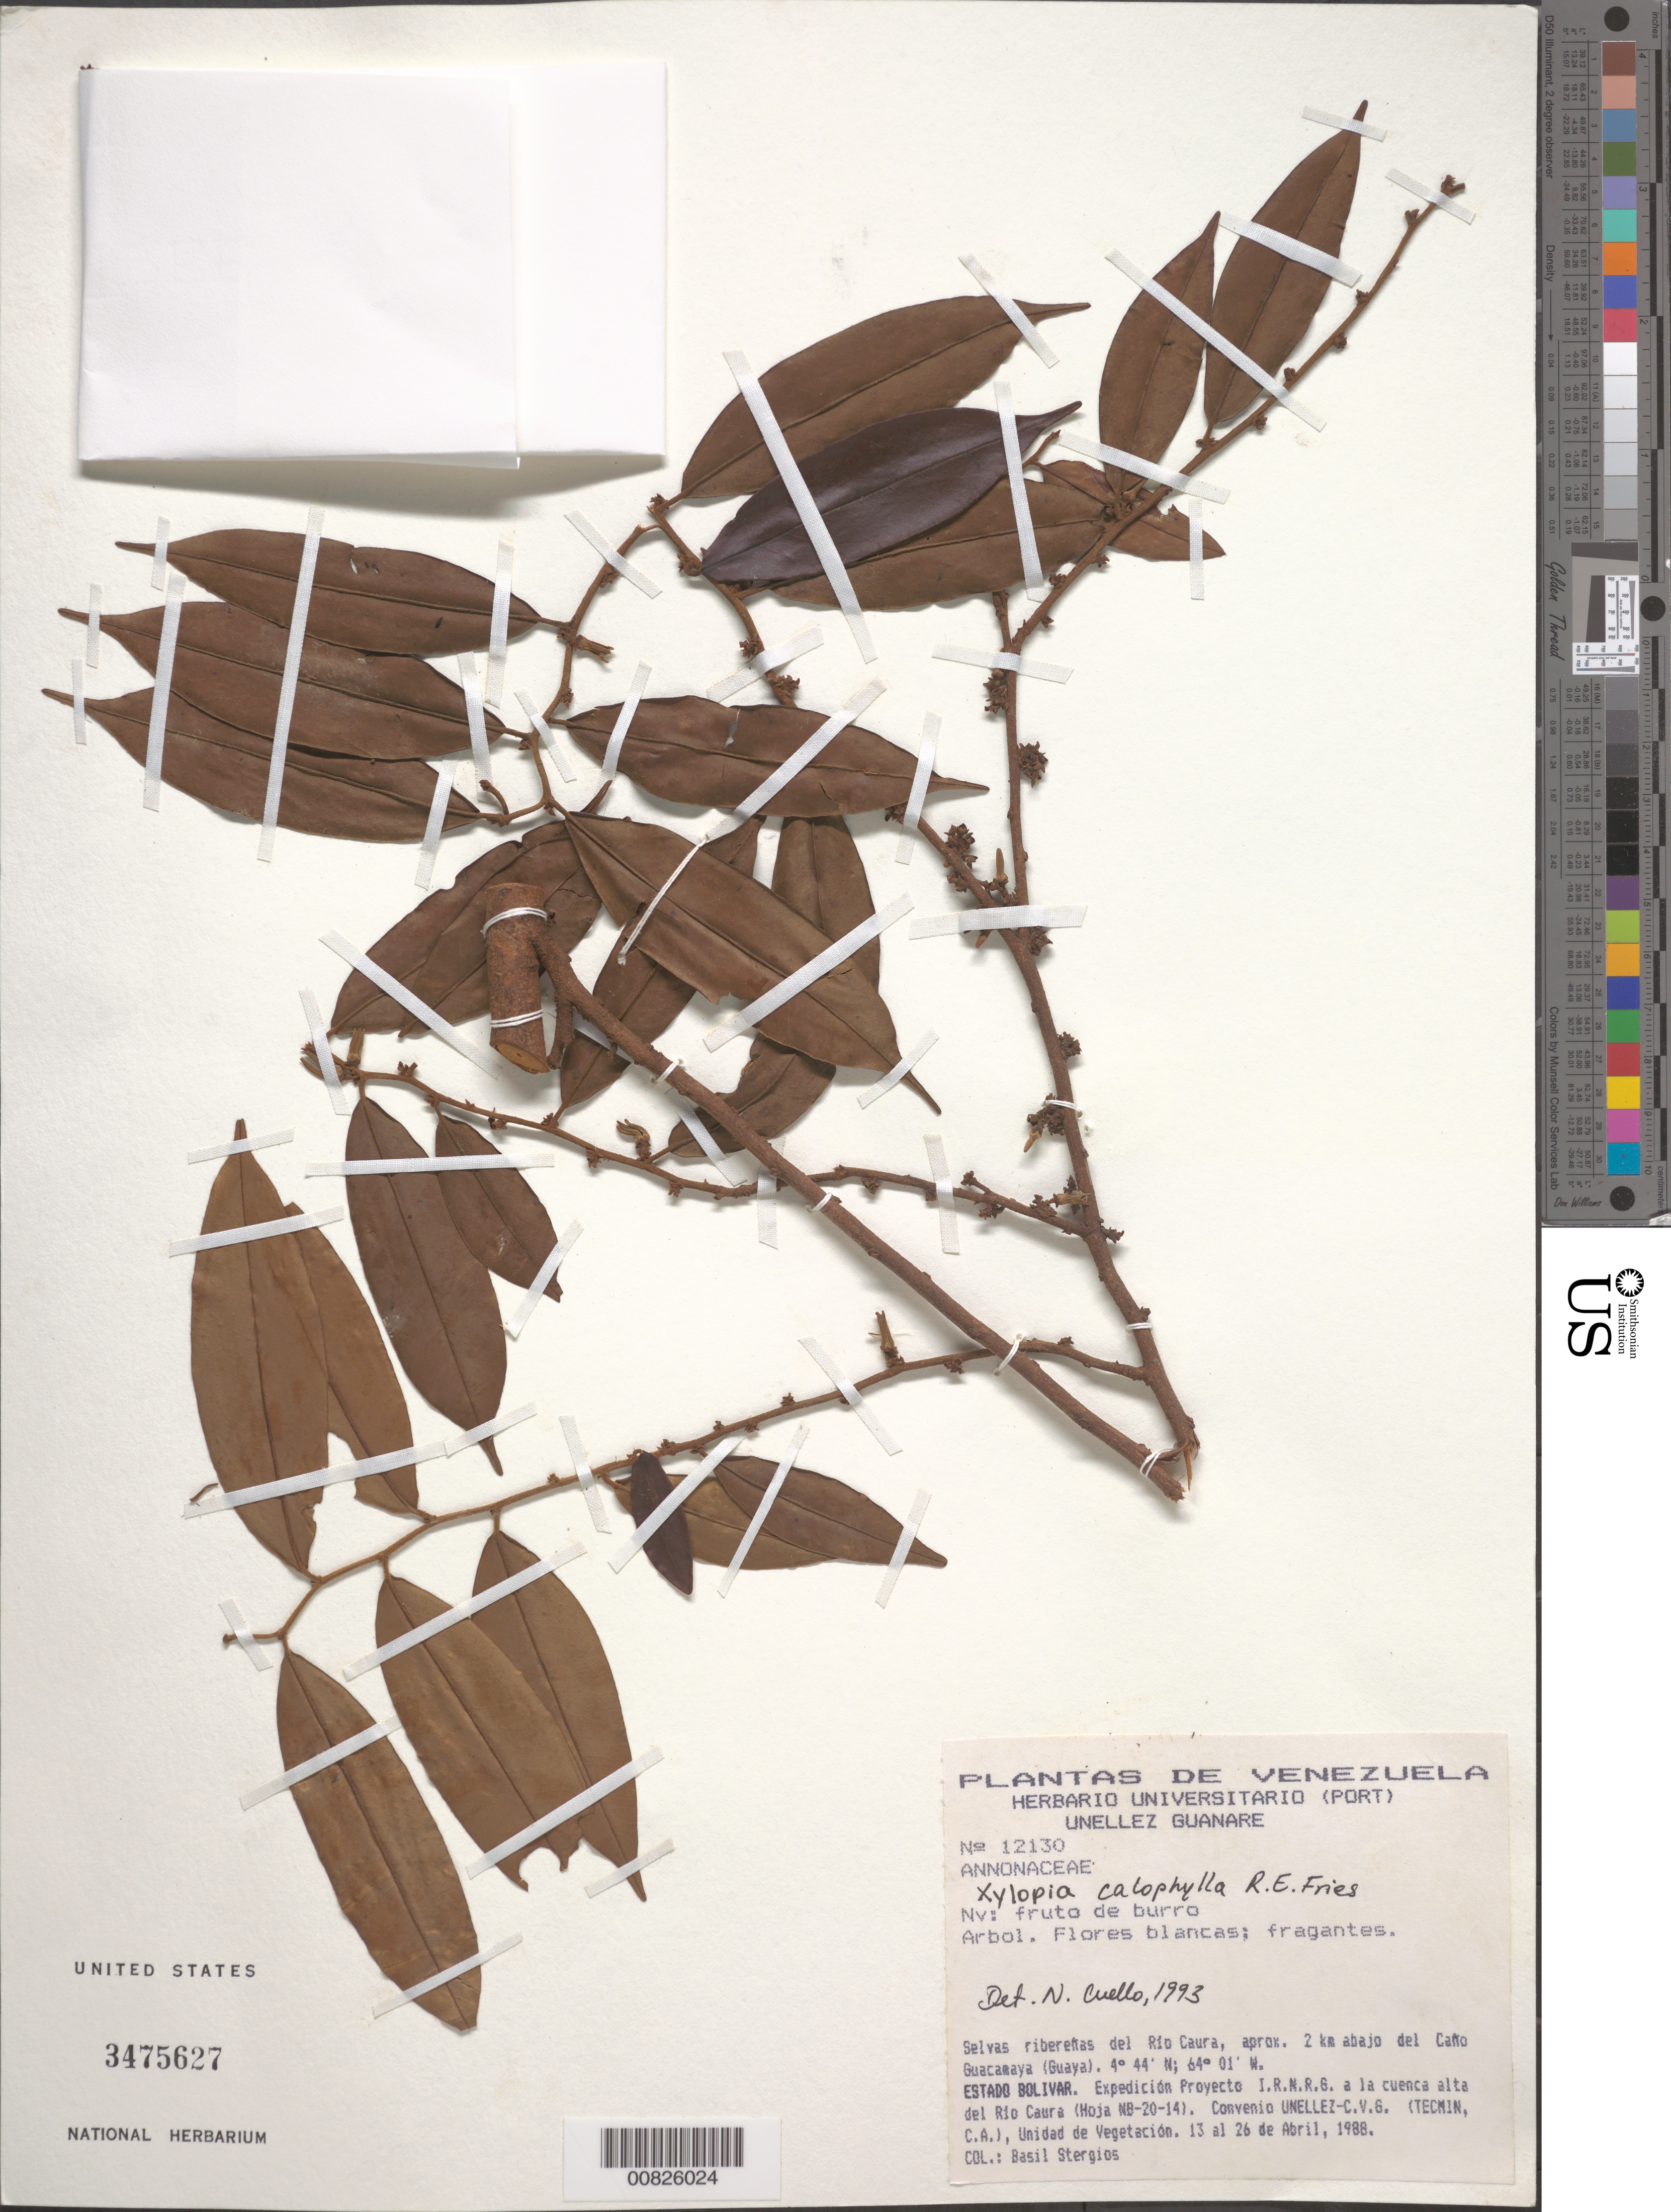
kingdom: Plantae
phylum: Tracheophyta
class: Magnoliopsida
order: Magnoliales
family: Annonaceae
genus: Xylopia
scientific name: Xylopia calophylla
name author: R.E. Fr.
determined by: Cuello, Nidia L.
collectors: B. G. Stergios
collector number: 12130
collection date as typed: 13-Apr-88 to 26-Apr-88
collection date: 1988-04-13/1988-04-26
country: Venezuela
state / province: Bolívar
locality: Río Caura, 2 km del Caño Guacamaya (Guaya)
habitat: Selvas riberenas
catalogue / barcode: US 3475627